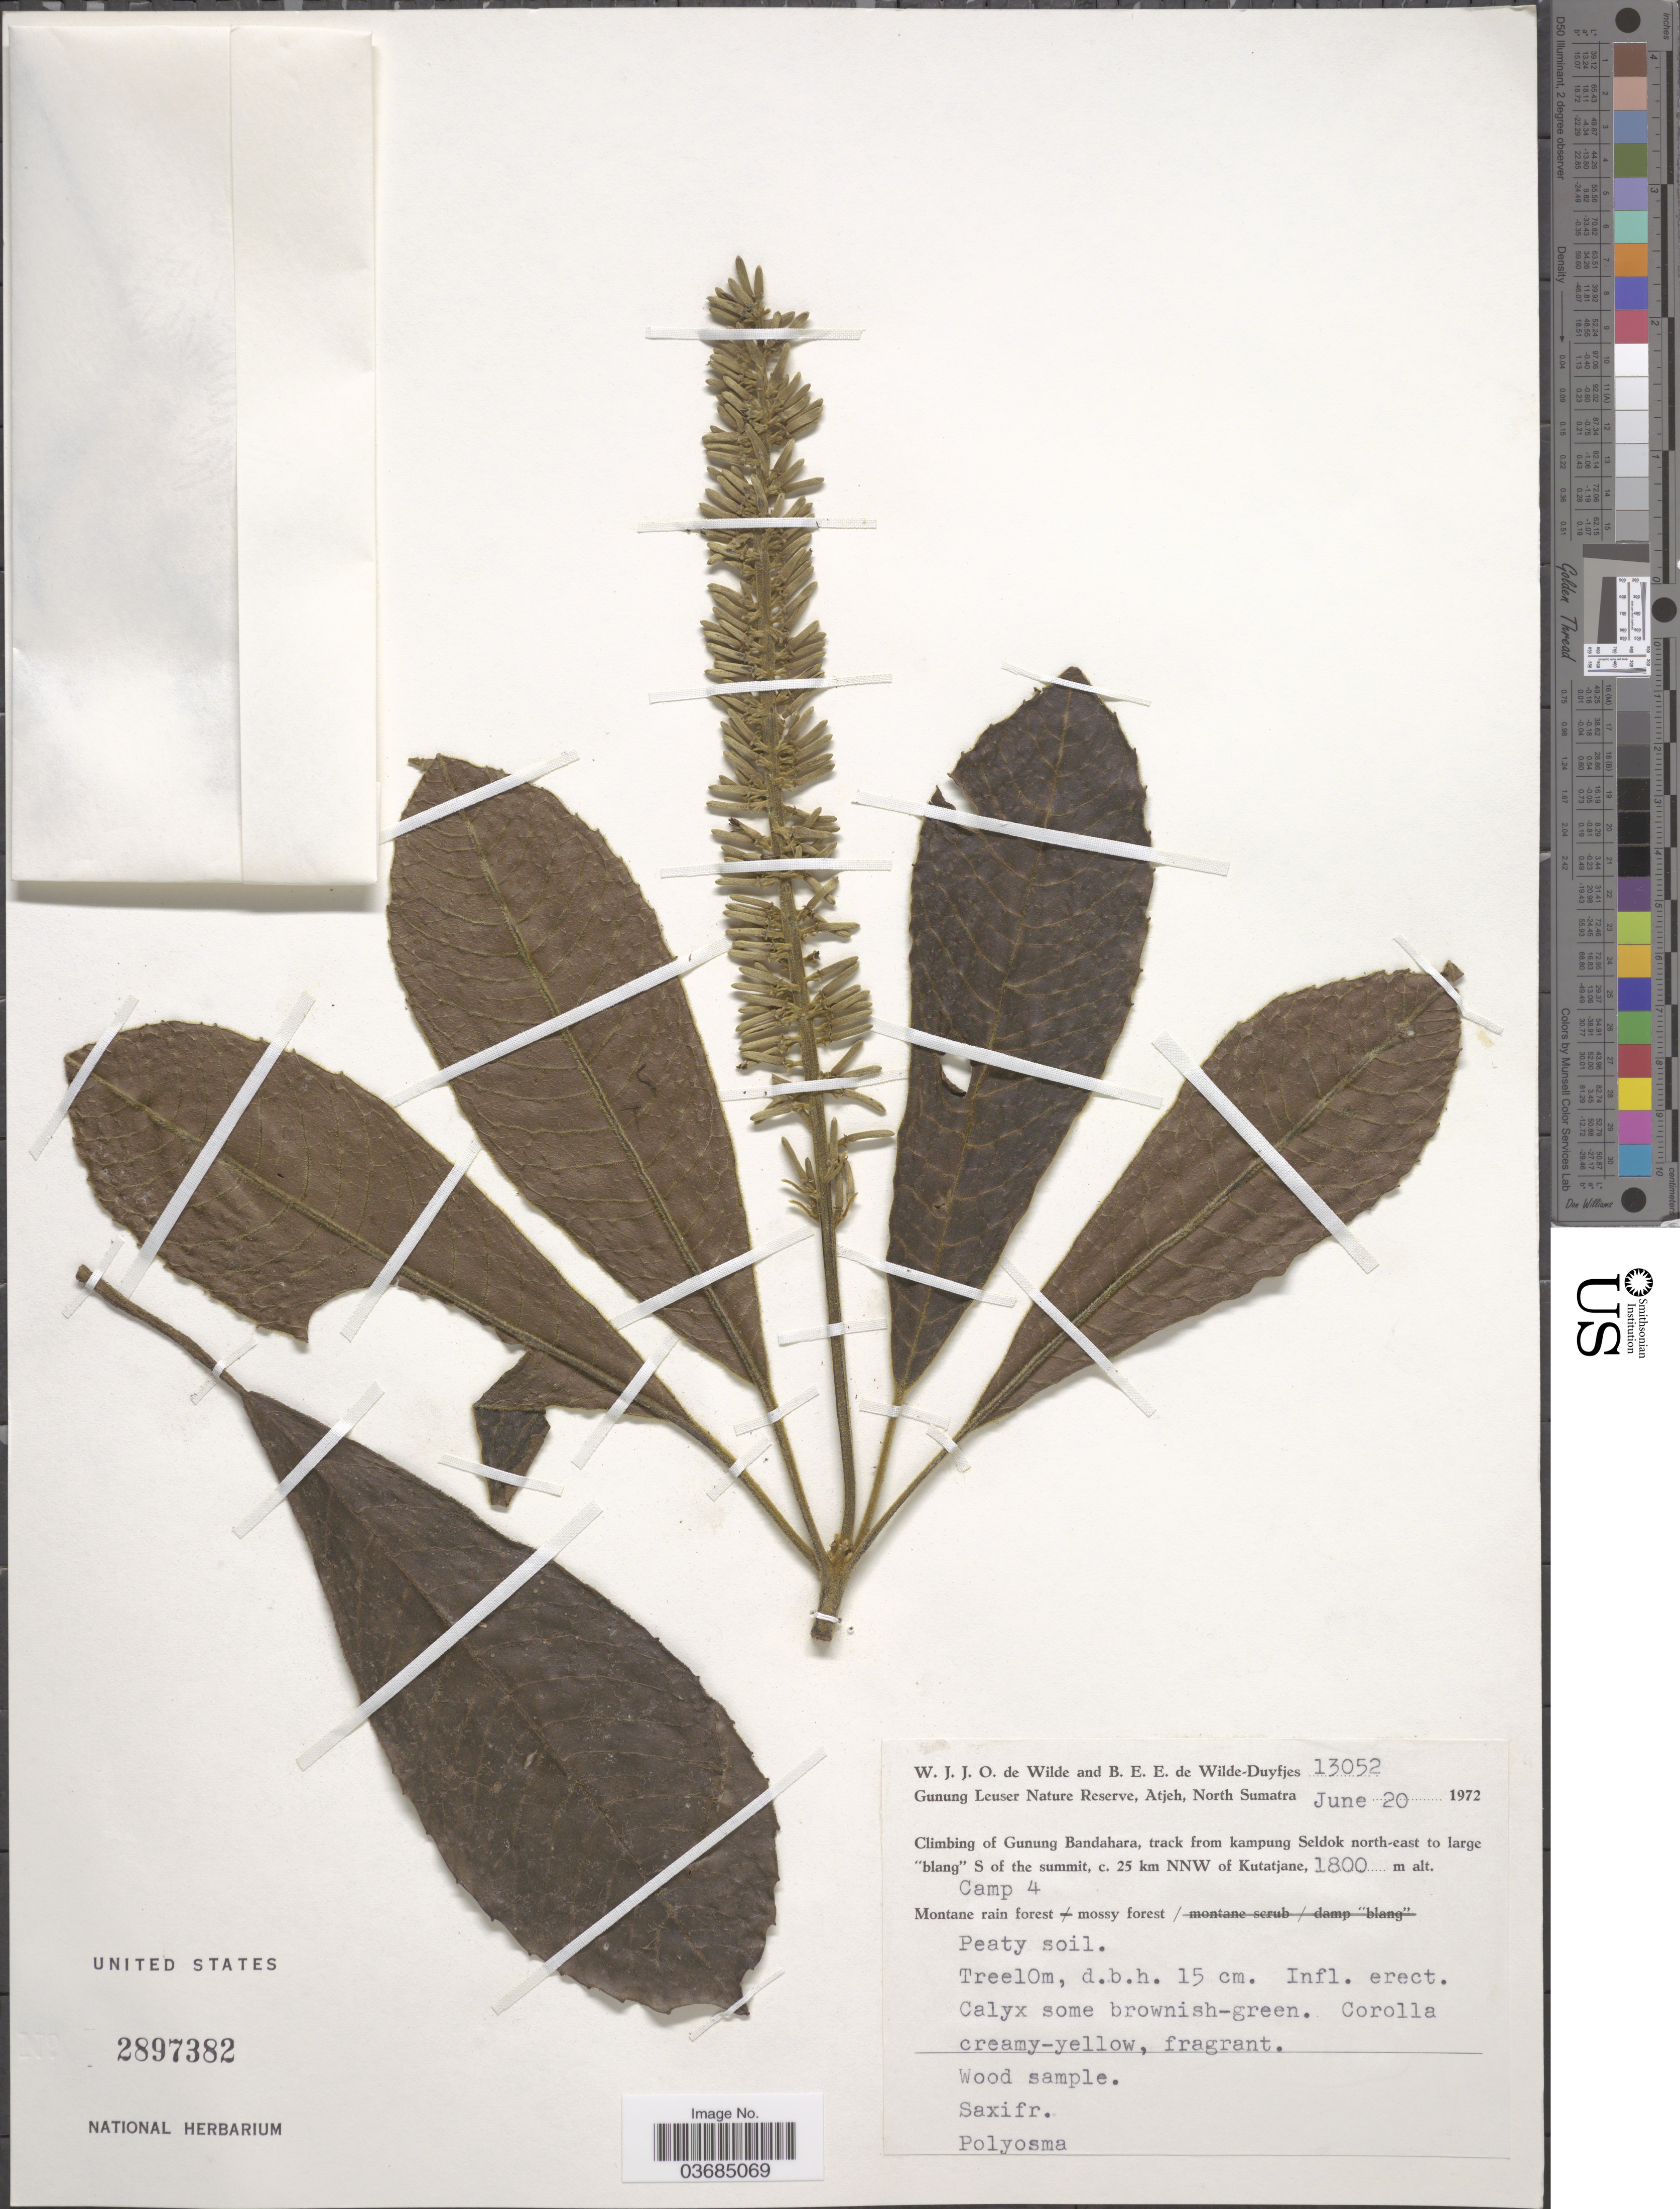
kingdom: Plantae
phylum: Tracheophyta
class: Magnoliopsida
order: Escalloniales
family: Escalloniaceae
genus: Polyosma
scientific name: Polyosma sp.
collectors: W. J. de Wilde & B. E. de Wilde-Duyfjes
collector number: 13052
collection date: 1972-06-20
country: Indonesia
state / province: Sumatra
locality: Gunung Leuser Nature Reserve, Atjeh, North Sumatra. Climbing on Gunung Bandahara, track from kampung Seldok north-east to large "blang" S of the summit, c. 25 km NNW of Kutatjane. Camp 4.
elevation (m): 1800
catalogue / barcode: US 2897382